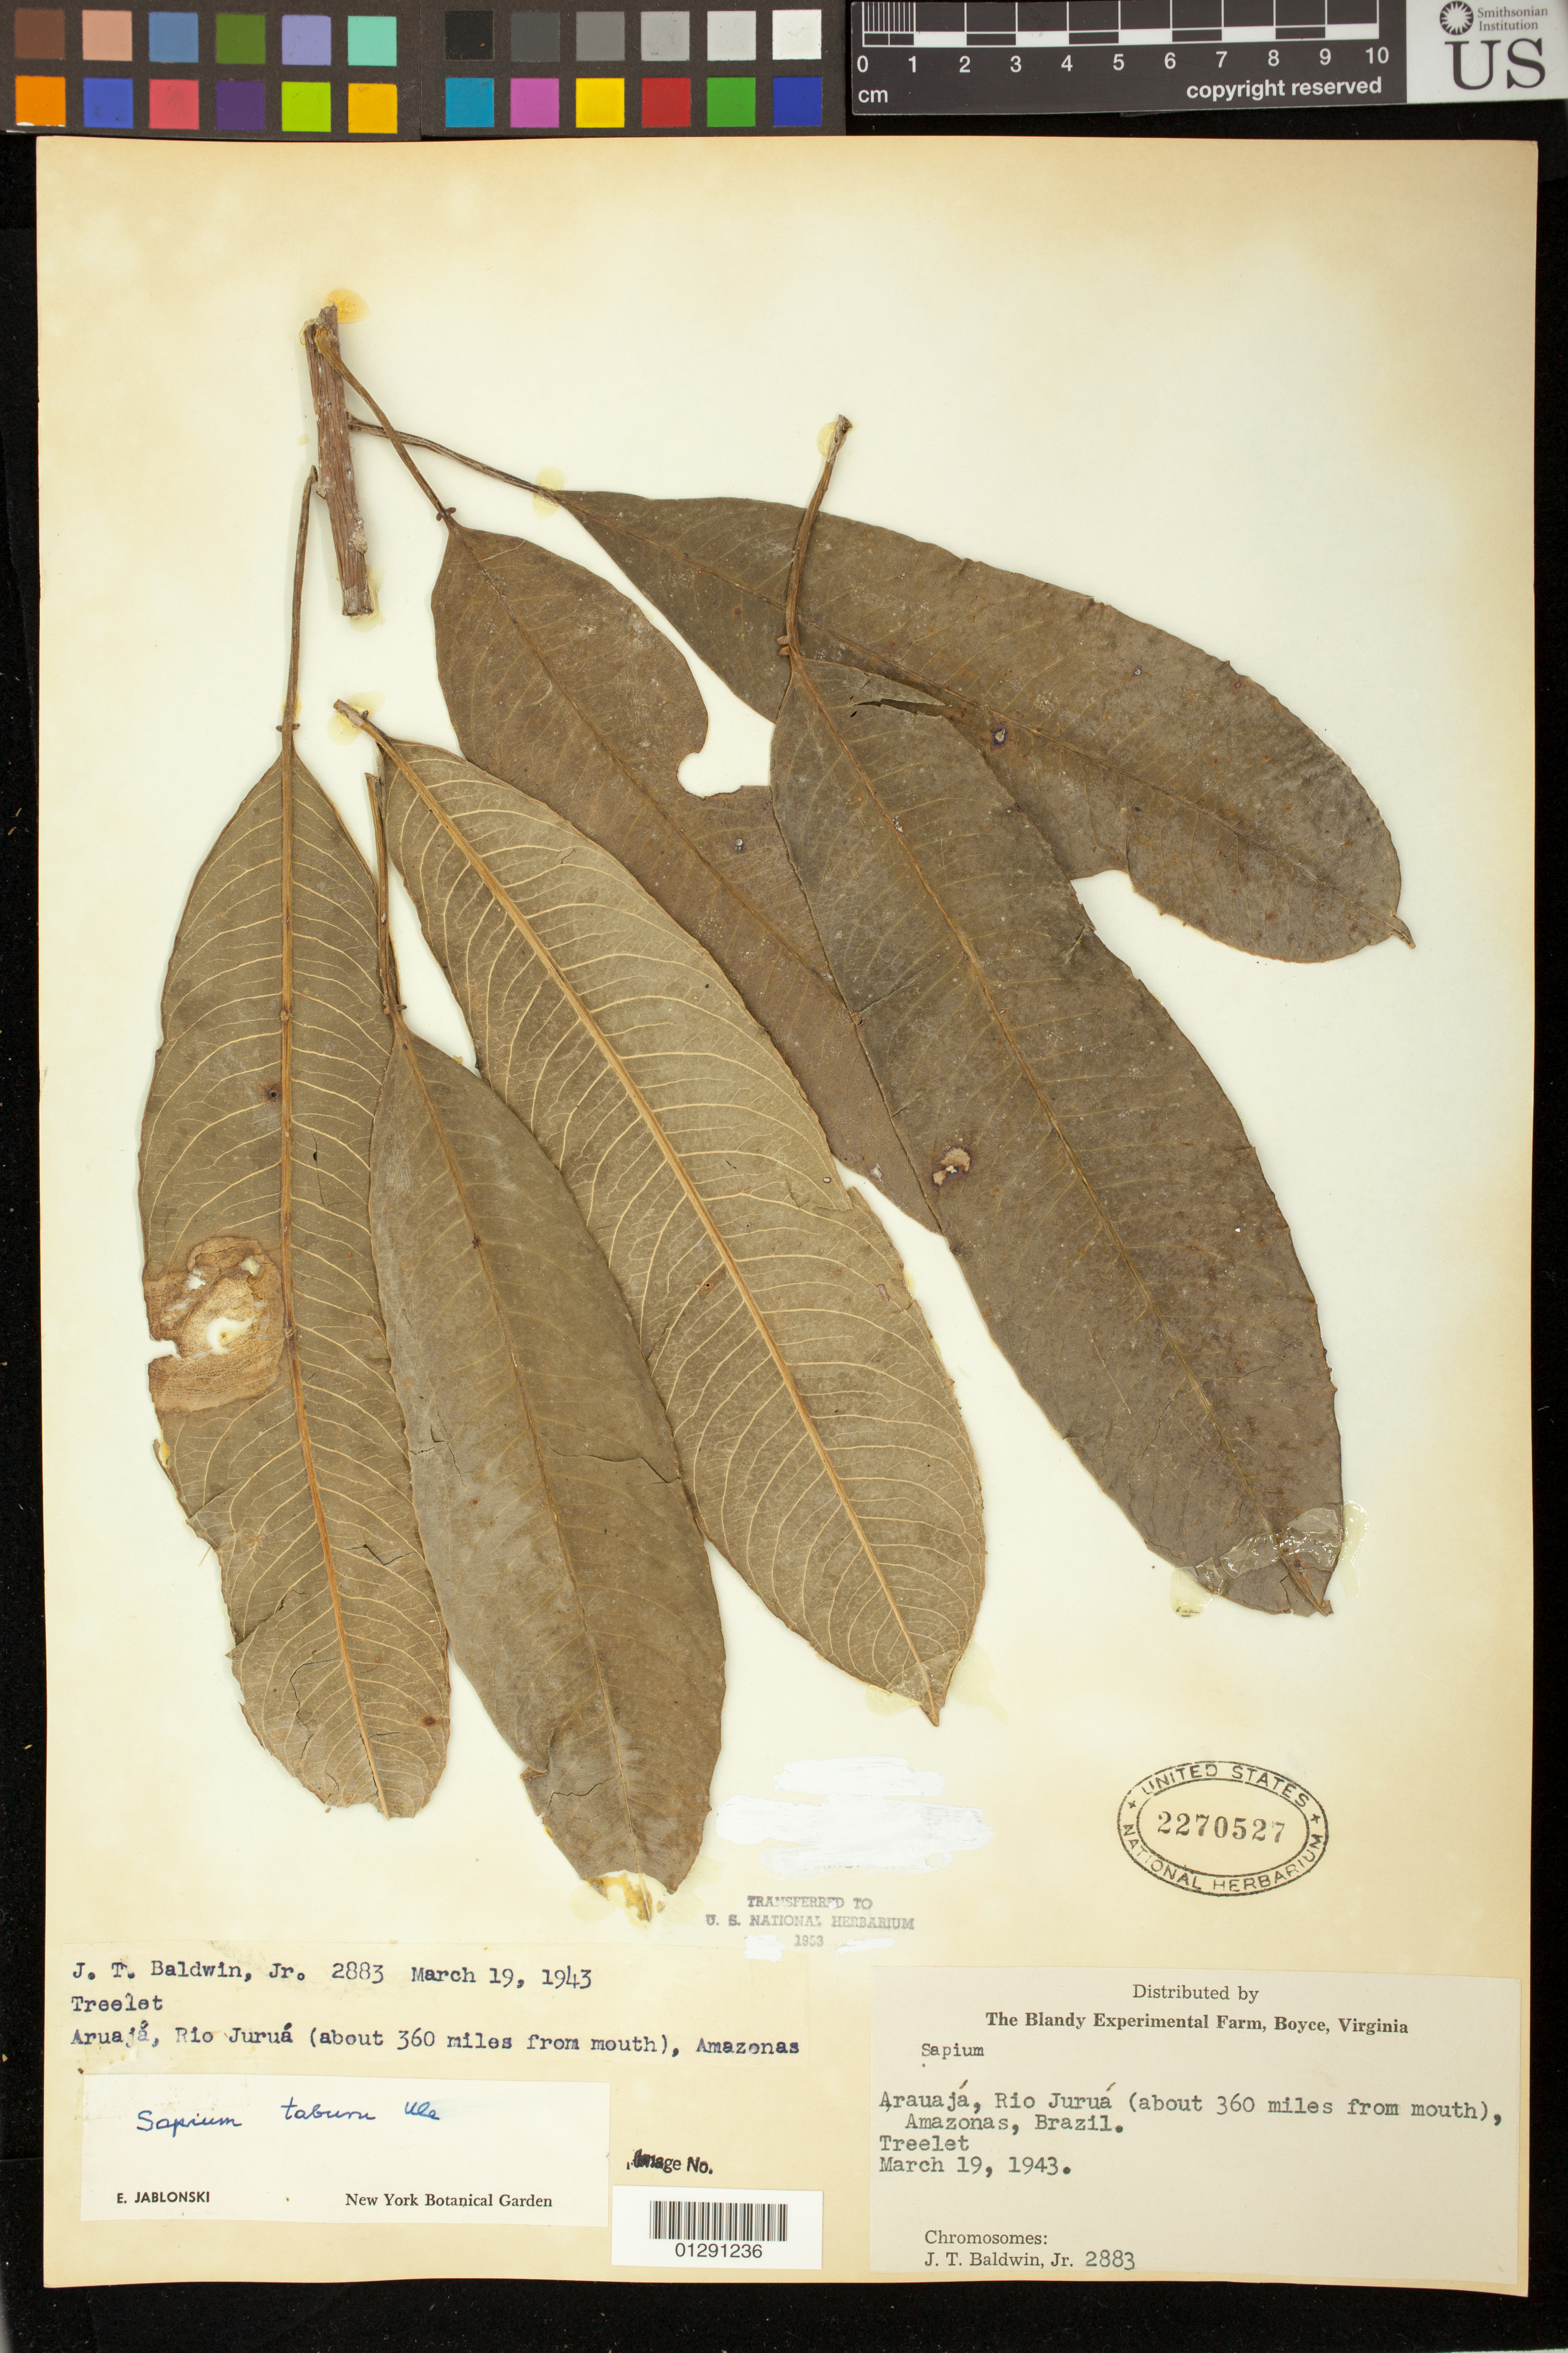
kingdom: Plantae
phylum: Tracheophyta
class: Magnoliopsida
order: Malpighiales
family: Euphorbiaceae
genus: Sapium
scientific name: Sapium glandulatum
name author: (Vell.) Pax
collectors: J. T. Baldwin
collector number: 2883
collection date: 1943-03-19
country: Brazil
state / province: Amazonas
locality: Arauaja, Rio Jurua (about 360 miles from mouth)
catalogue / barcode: US 2270527